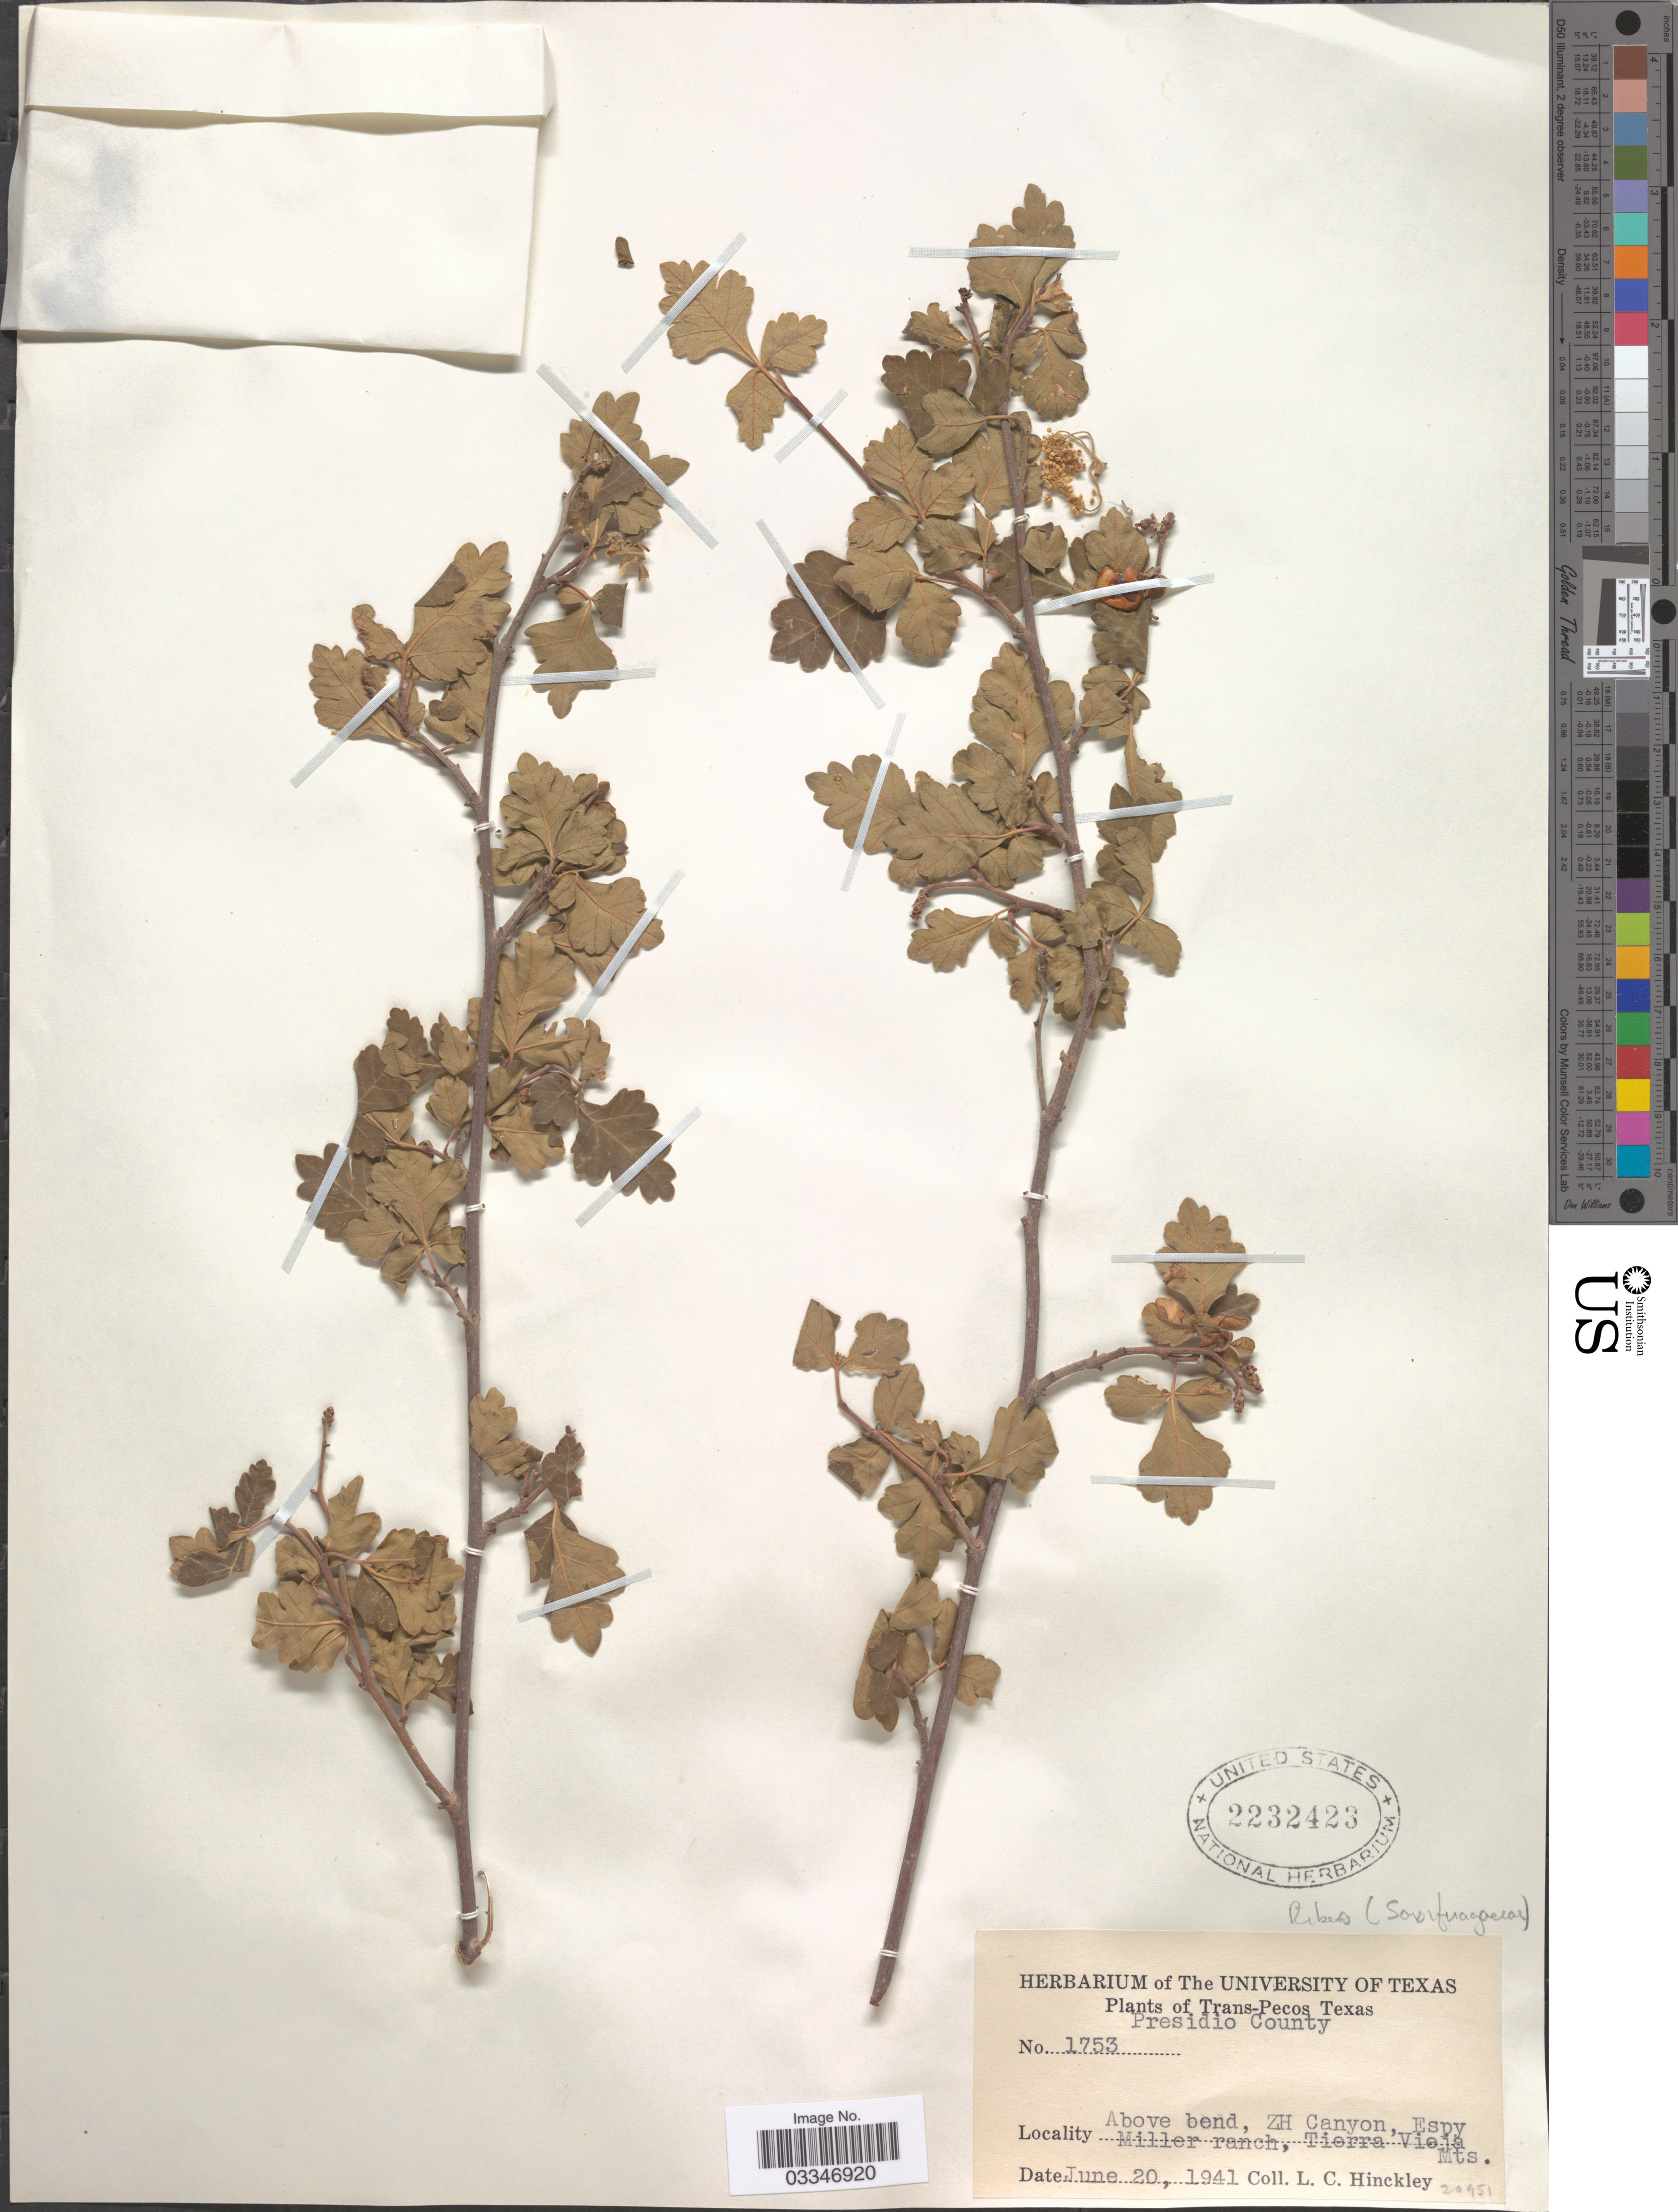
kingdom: Plantae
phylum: Tracheophyta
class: Magnoliopsida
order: Sapindales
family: Anacardiaceae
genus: Rhus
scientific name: Rhus sp.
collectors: L. Hinckley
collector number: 1753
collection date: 1941-06-20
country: United States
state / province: Texas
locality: Trans-Pecos Texas, Presido County, Above bend, ZH Canyon, Espy Miller ranch, Tierra Vieja Mts.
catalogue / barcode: US 2232423